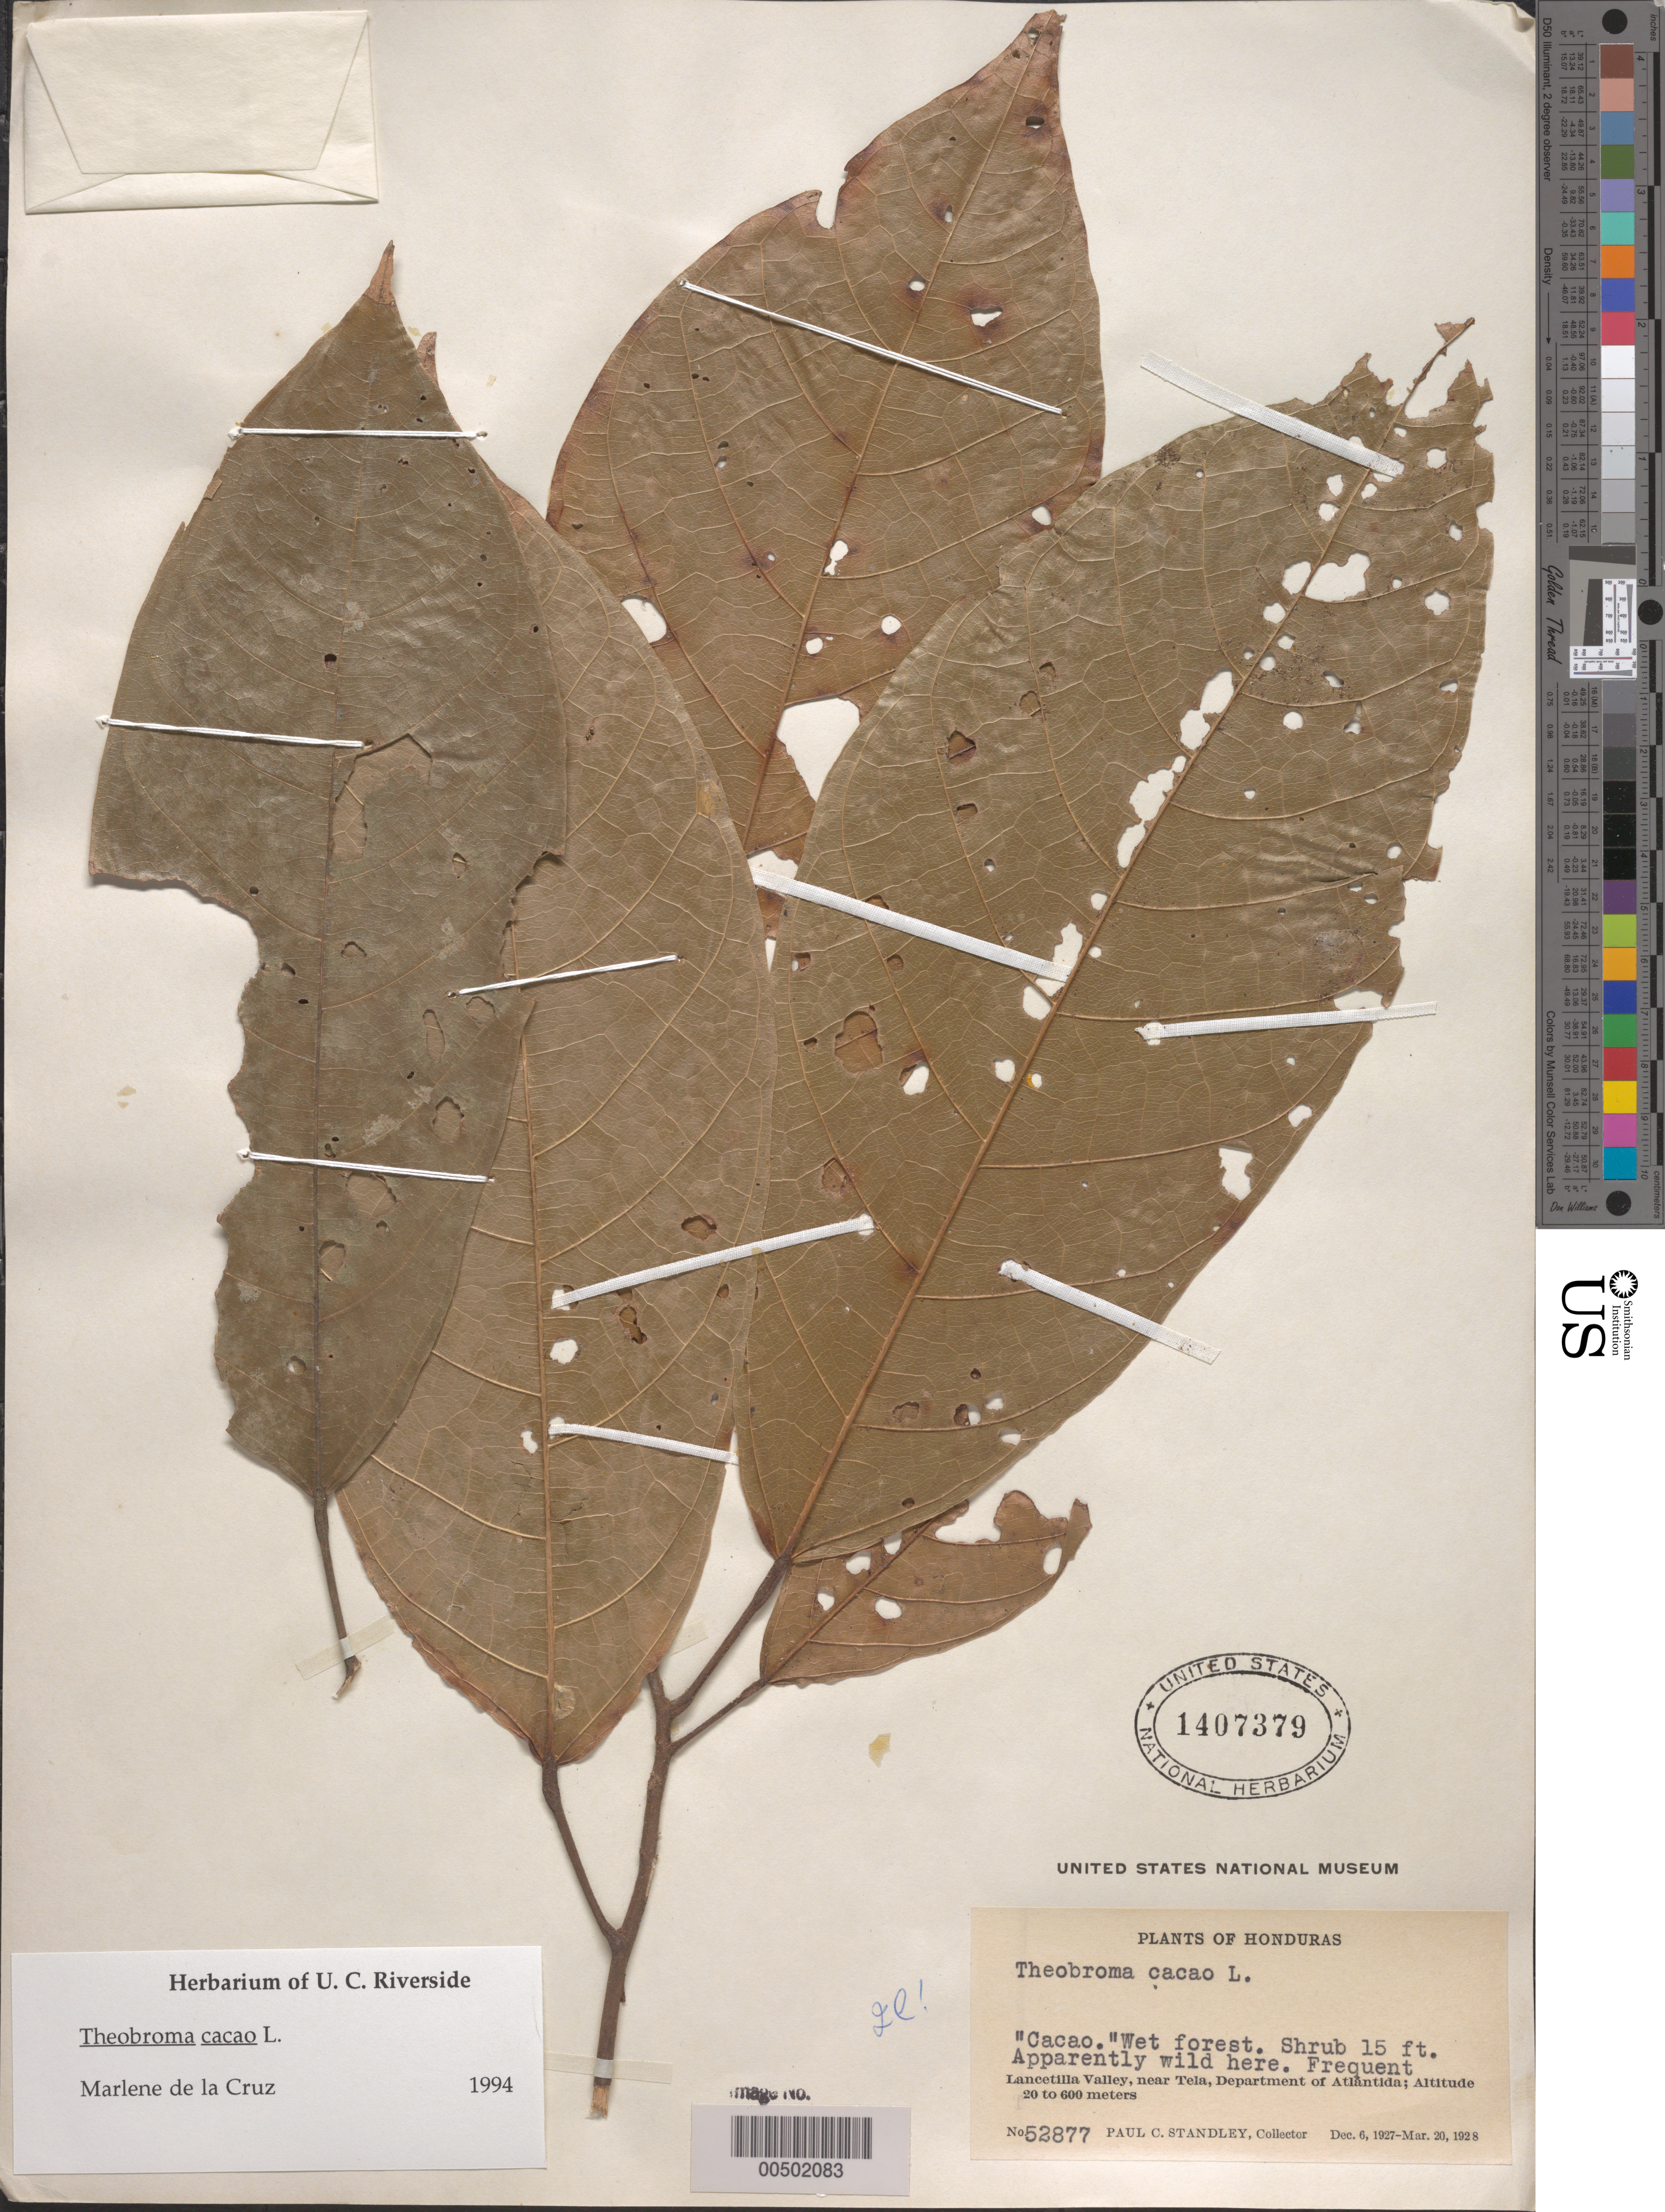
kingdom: Plantae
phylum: Tracheophyta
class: Magnoliopsida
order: Malvales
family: Malvaceae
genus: Theobroma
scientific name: Theobroma cacao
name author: L.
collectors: P. C. Standley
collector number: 52877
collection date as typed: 06 Dec 1928 to 20 Mar 1928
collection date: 1928-03-20/1928-12-06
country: Honduras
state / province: Atlántida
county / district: Tela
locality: Lancetilla Valley, near Tela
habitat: wet forest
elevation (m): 20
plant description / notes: Common name: cacao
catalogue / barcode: US 1407379